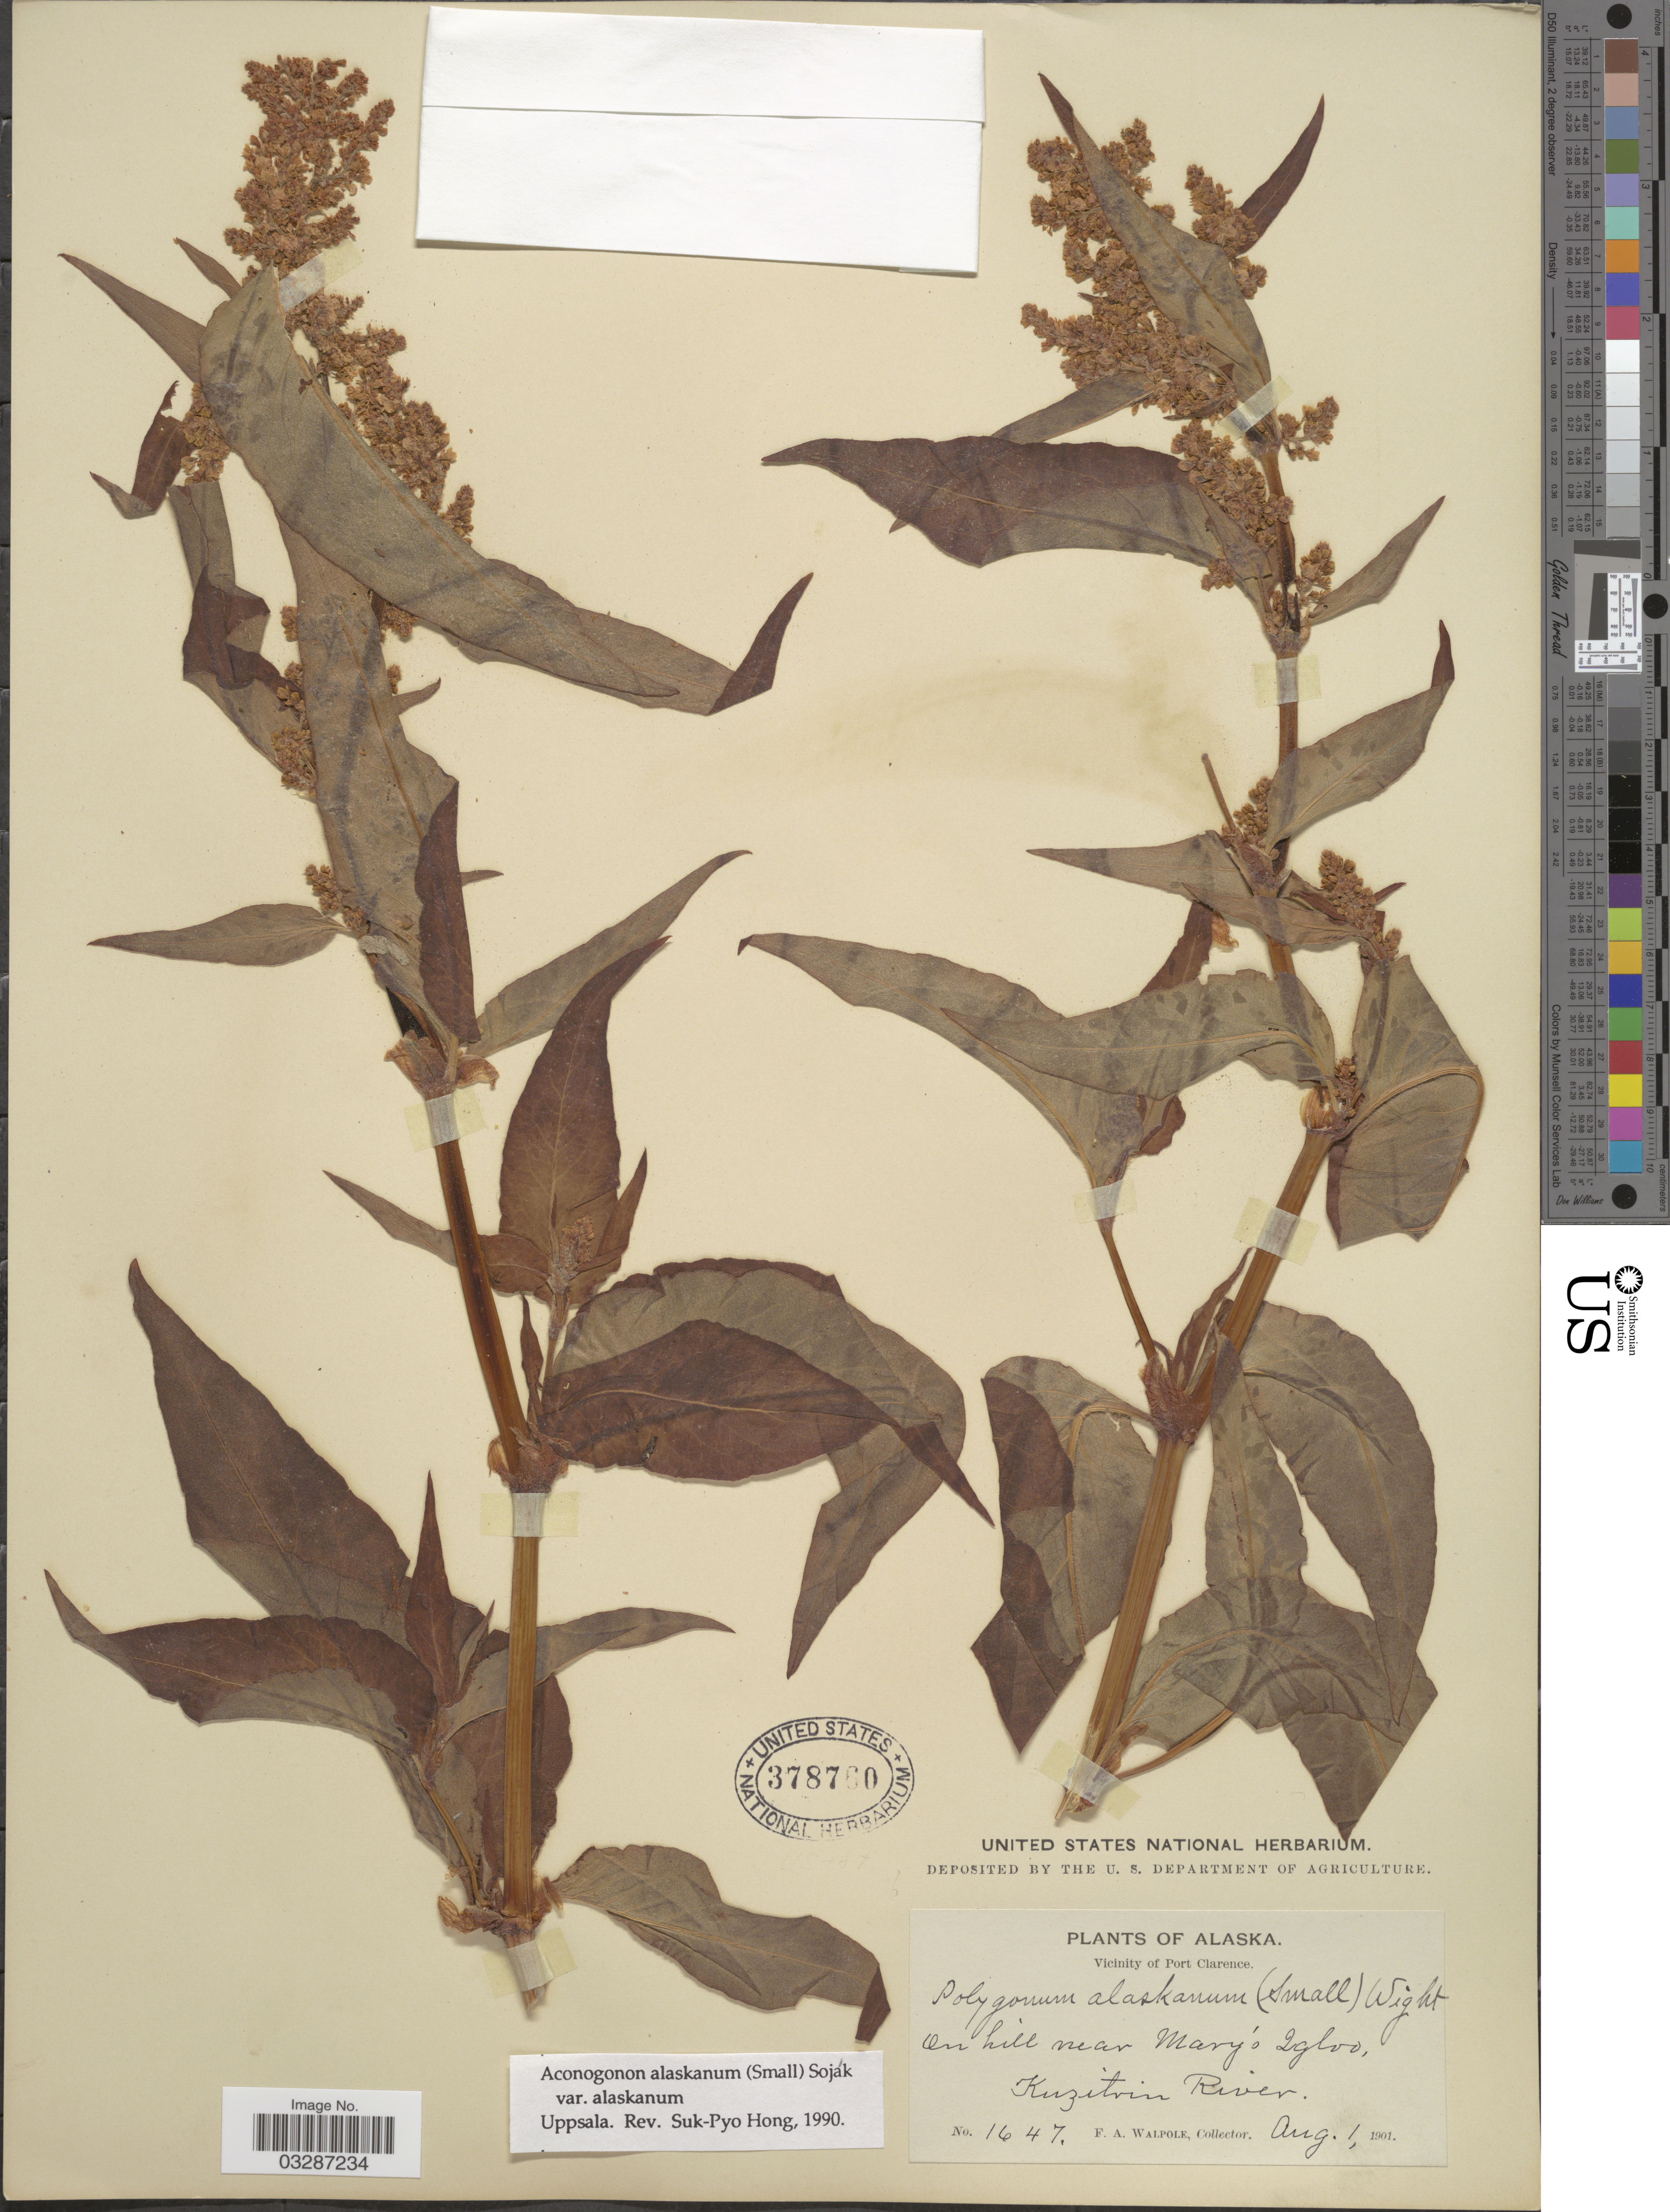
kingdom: Plantae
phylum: Tracheophyta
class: Magnoliopsida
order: Caryophyllales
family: Polygonaceae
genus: Koenigia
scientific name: Koenigia alaskana var. alaskana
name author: (Small) T.M. Schust. & Reveal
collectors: F. Walpole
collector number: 1647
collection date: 1901-08-01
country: United States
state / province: Alaska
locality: Vicinity of Port Clarence. On hill near Mary's Igloo, Kuzitrin River.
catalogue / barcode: US 378760